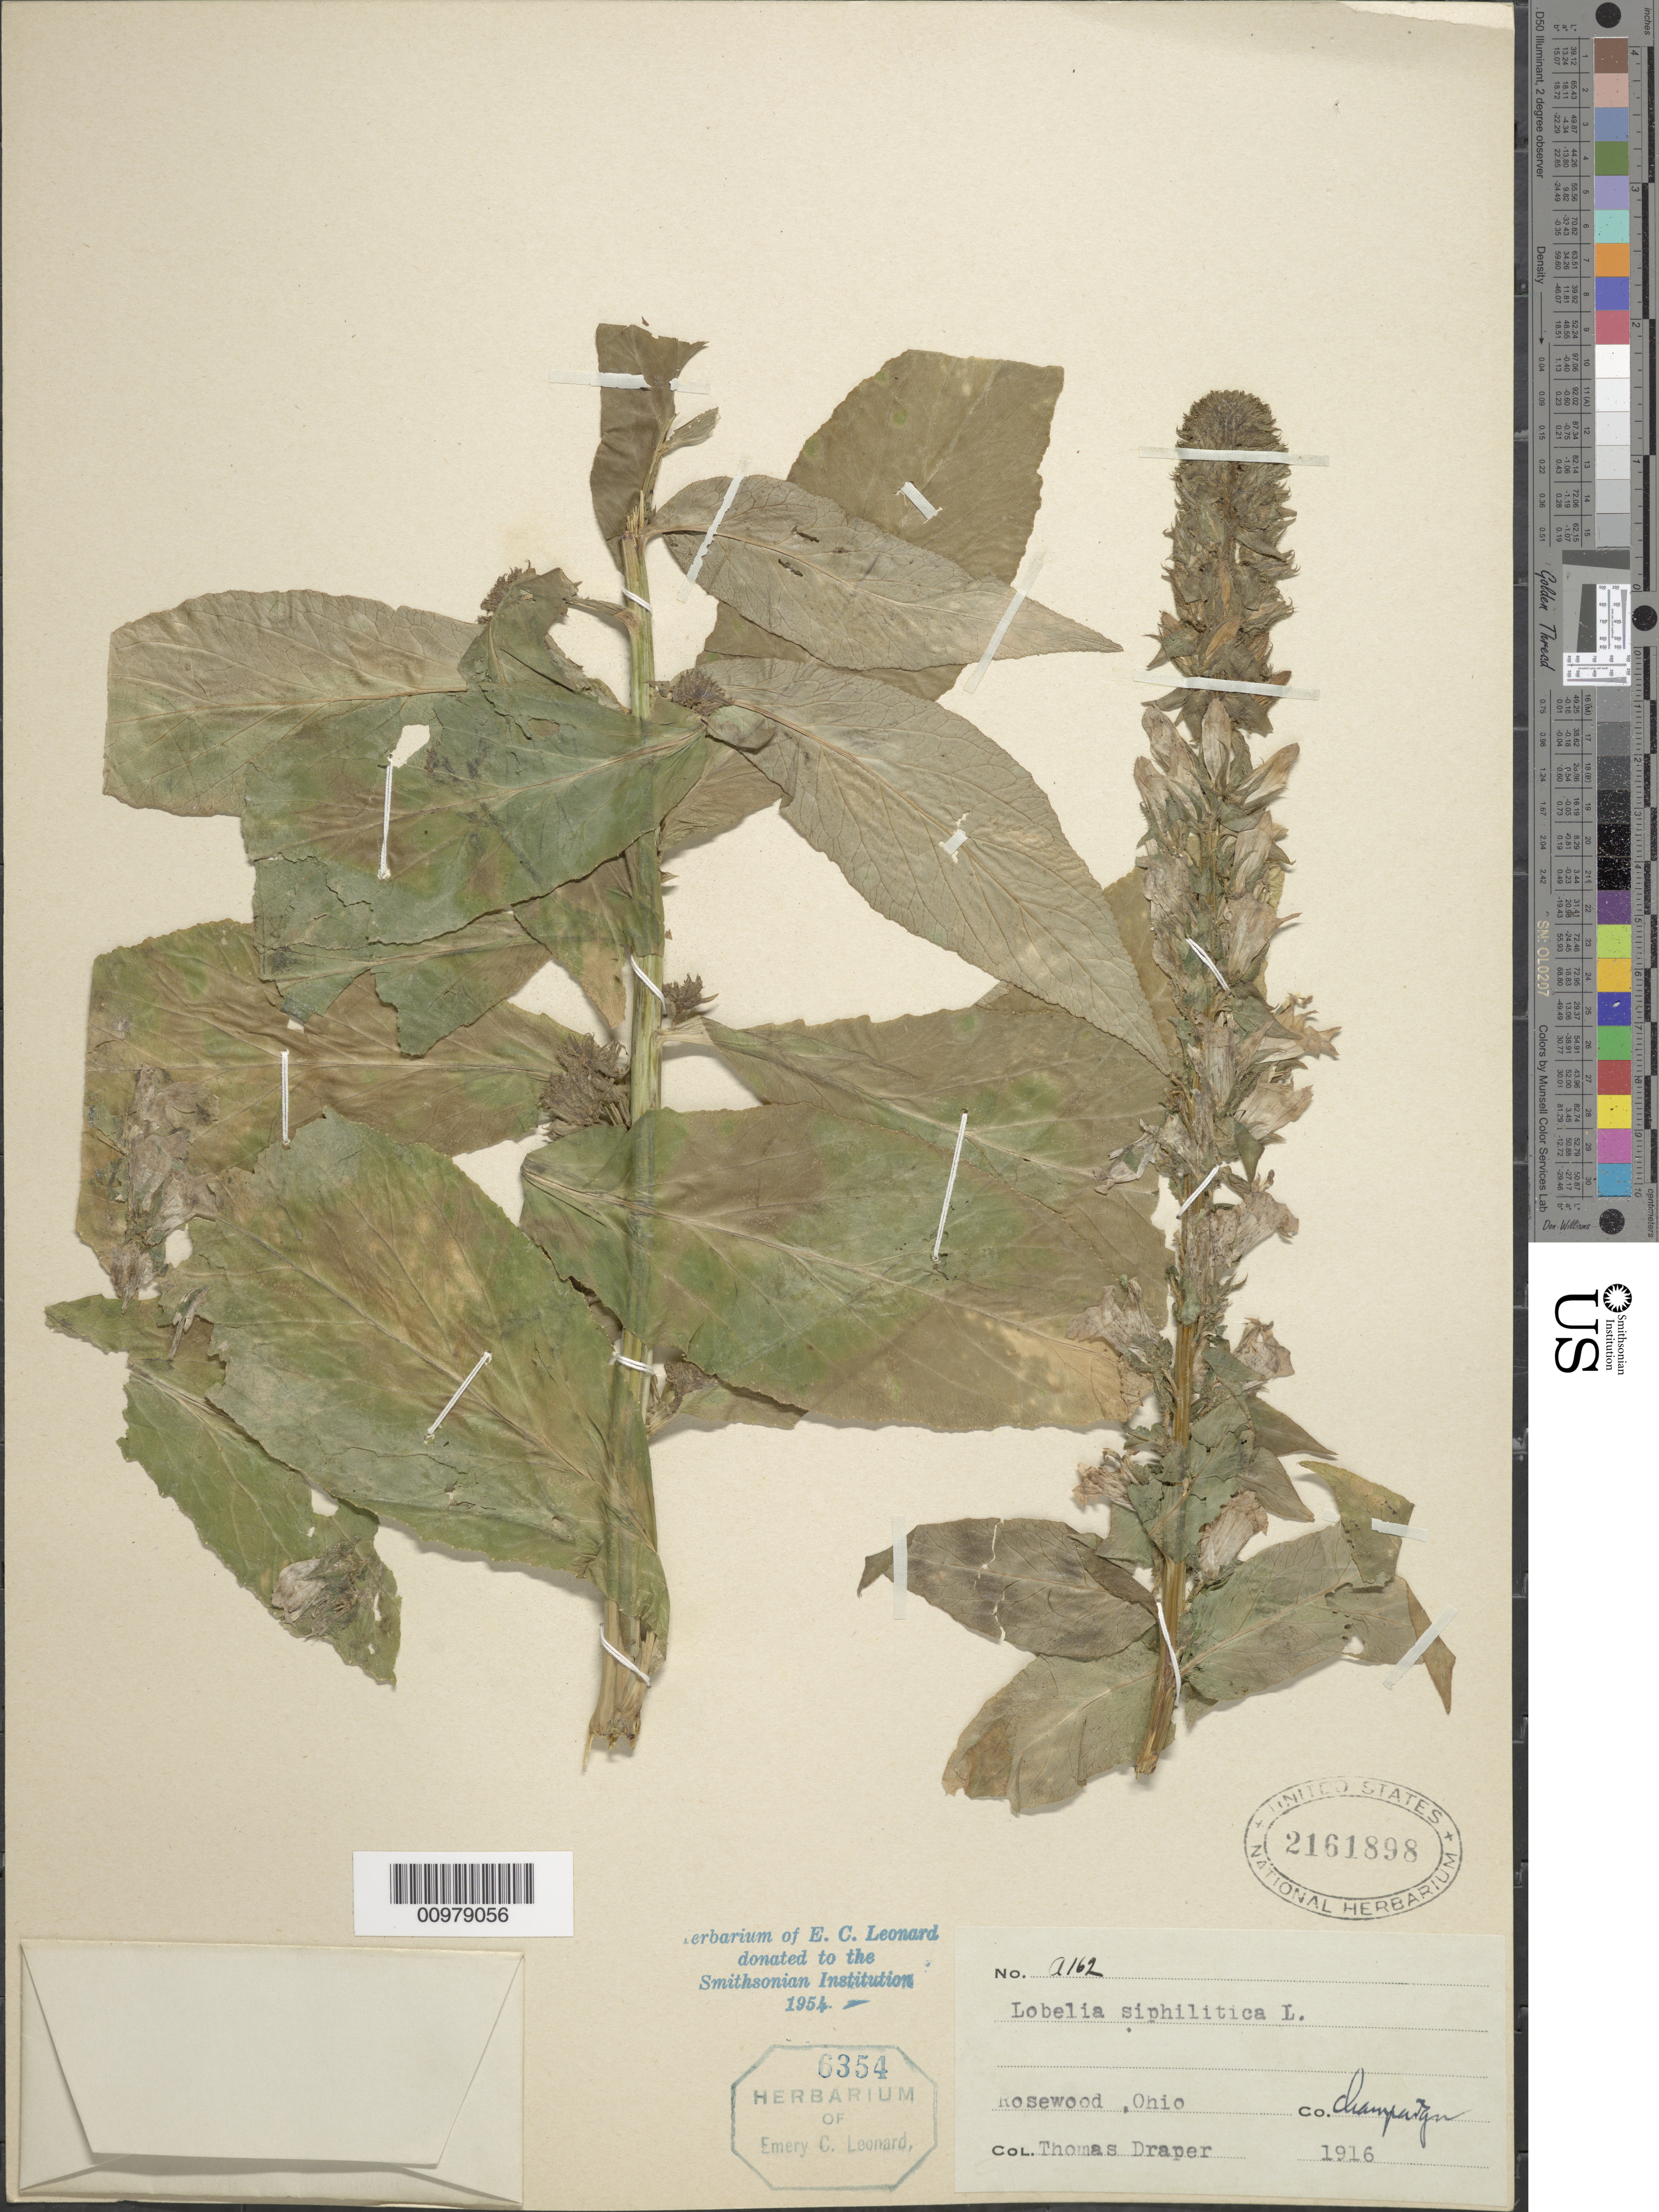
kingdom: Plantae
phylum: Tracheophyta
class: Magnoliopsida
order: Asterales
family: Campanulaceae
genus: Lobelia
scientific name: Lobelia siphilitica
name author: L.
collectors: T. Draper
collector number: A162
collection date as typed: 1916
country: United States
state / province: Ohio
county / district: Champaign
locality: Rosewood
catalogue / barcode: US 2161898